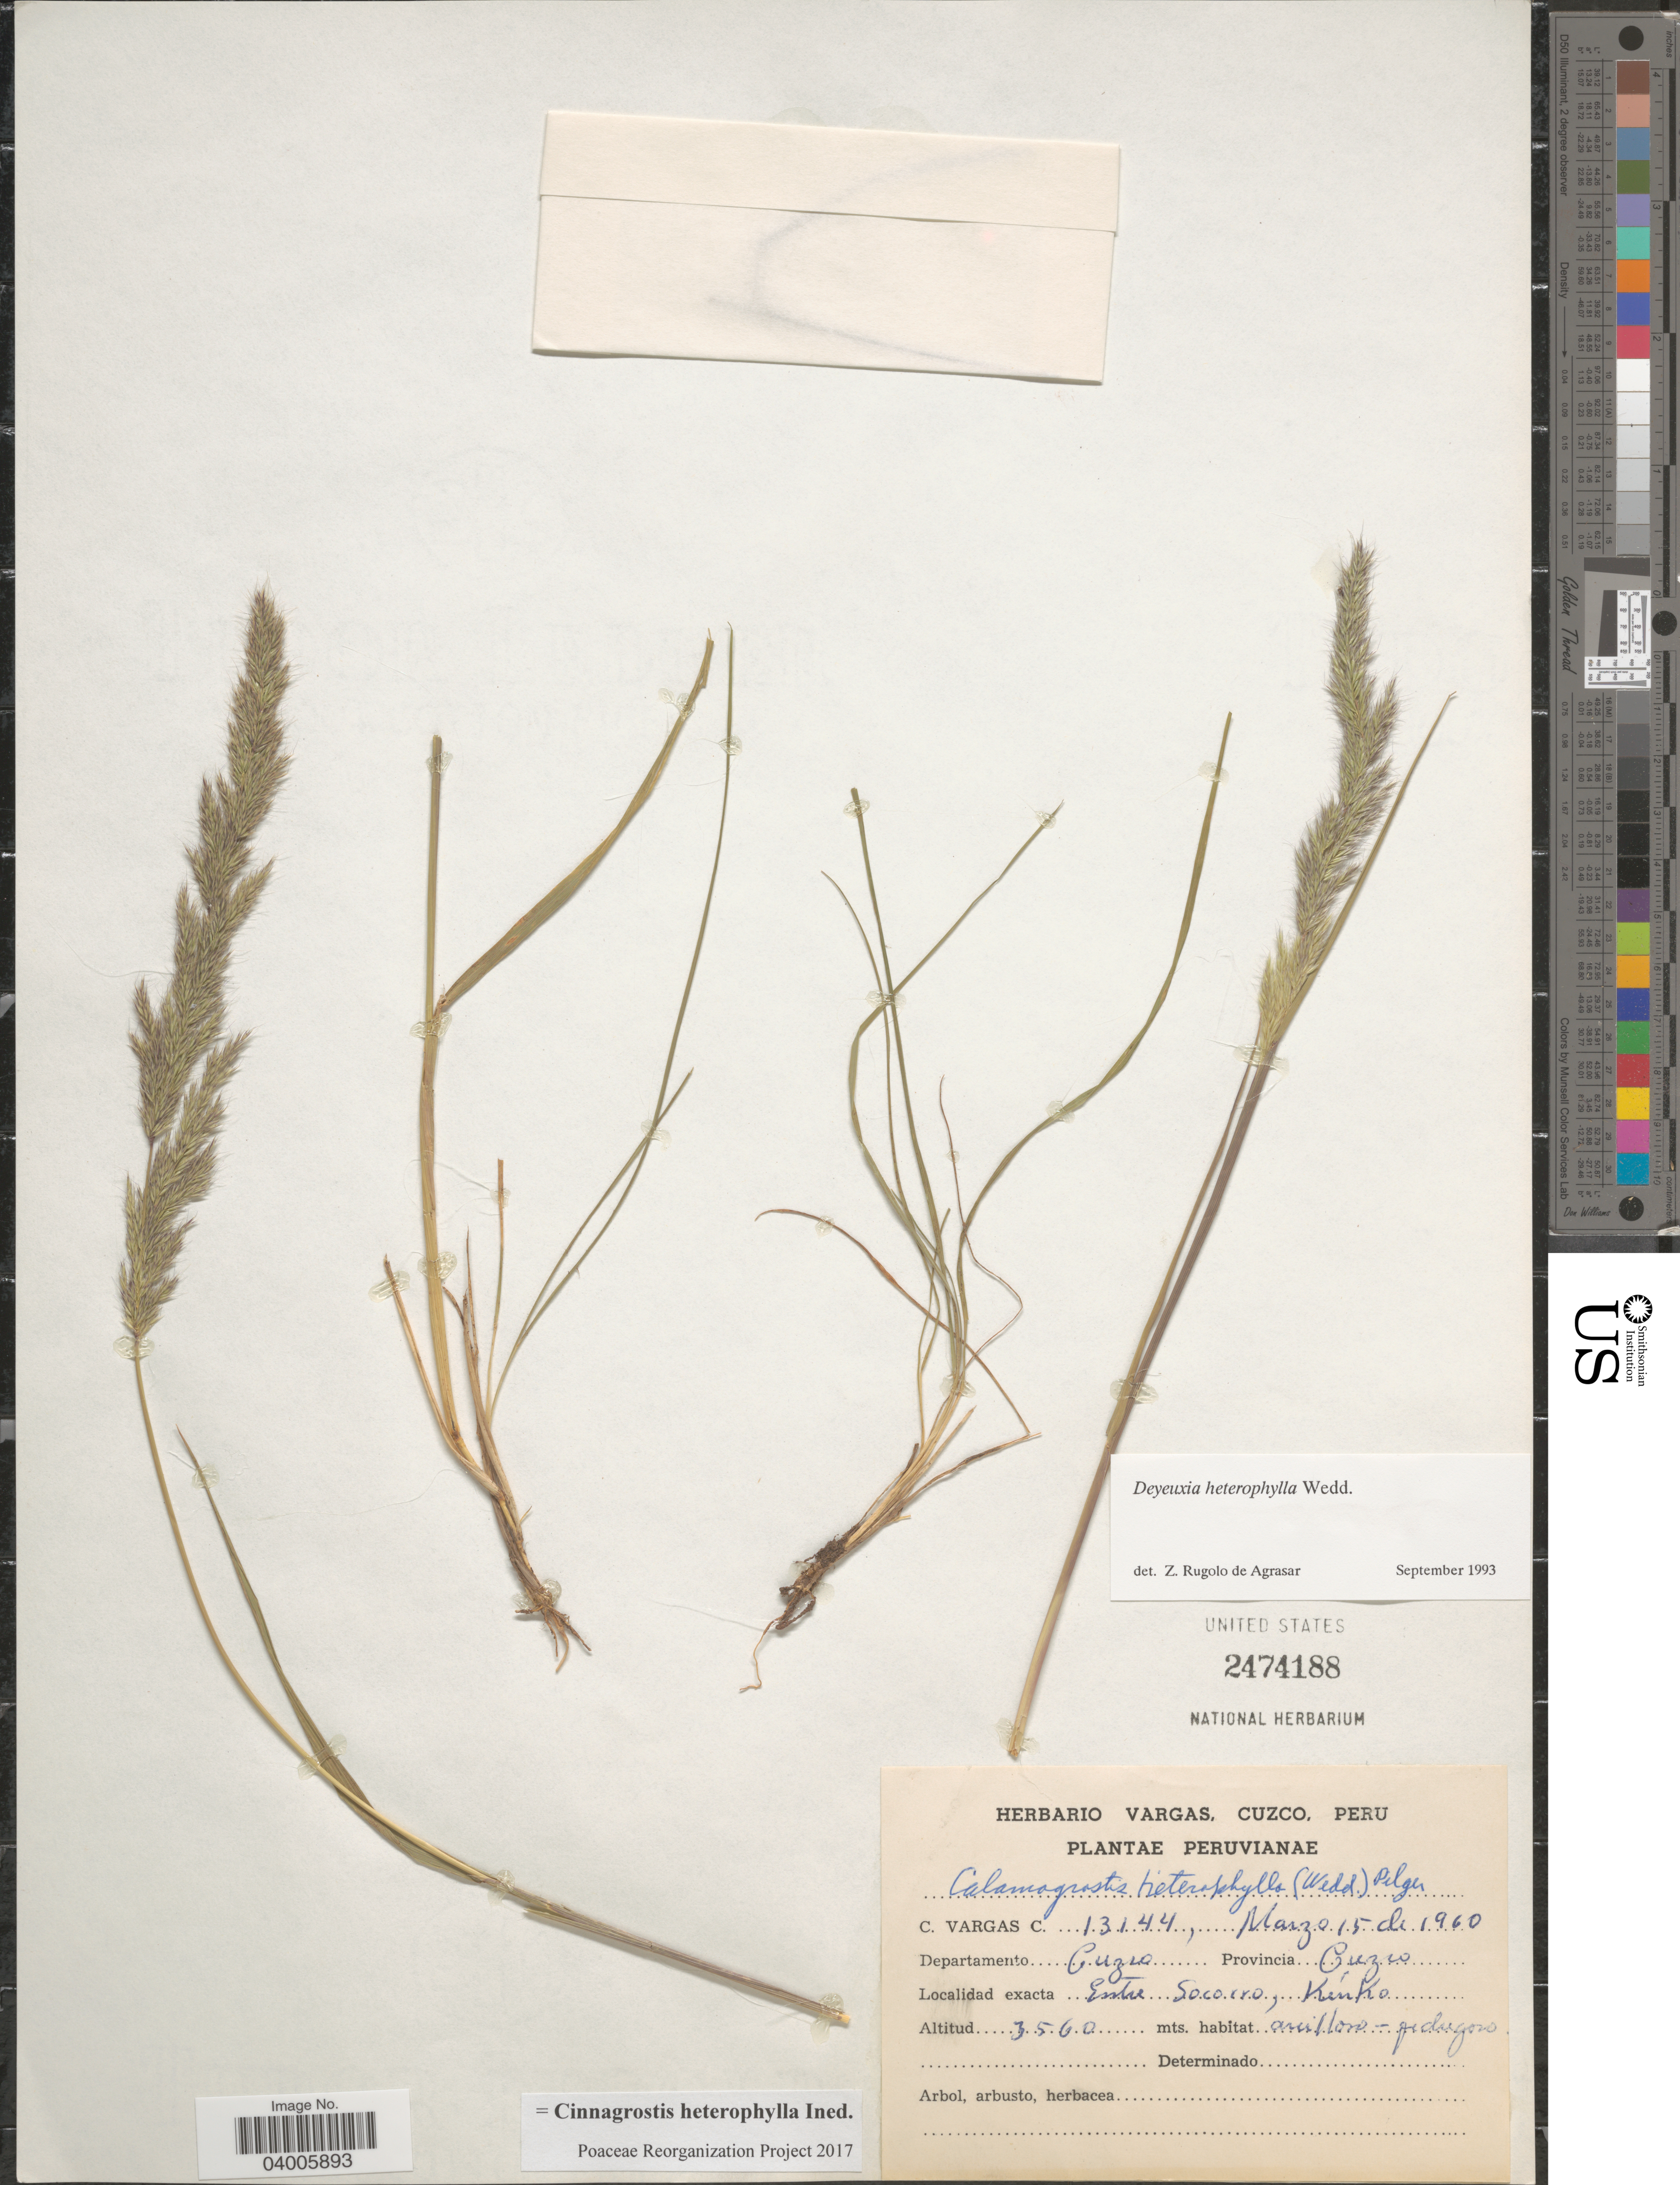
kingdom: Plantae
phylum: Tracheophyta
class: Liliopsida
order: Poales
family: Poaceae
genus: Cinnagrostis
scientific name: Cinnagrostis heterophylla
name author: (Wedd.) P.M. Peterson et al.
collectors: C. Vargas Calderón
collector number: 13144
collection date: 1960-03-15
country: Peru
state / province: Cusco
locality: Departamento Cuzco. Provincia Cuzco. entre Socorro, Kinko.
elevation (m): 3560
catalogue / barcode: US 2474188